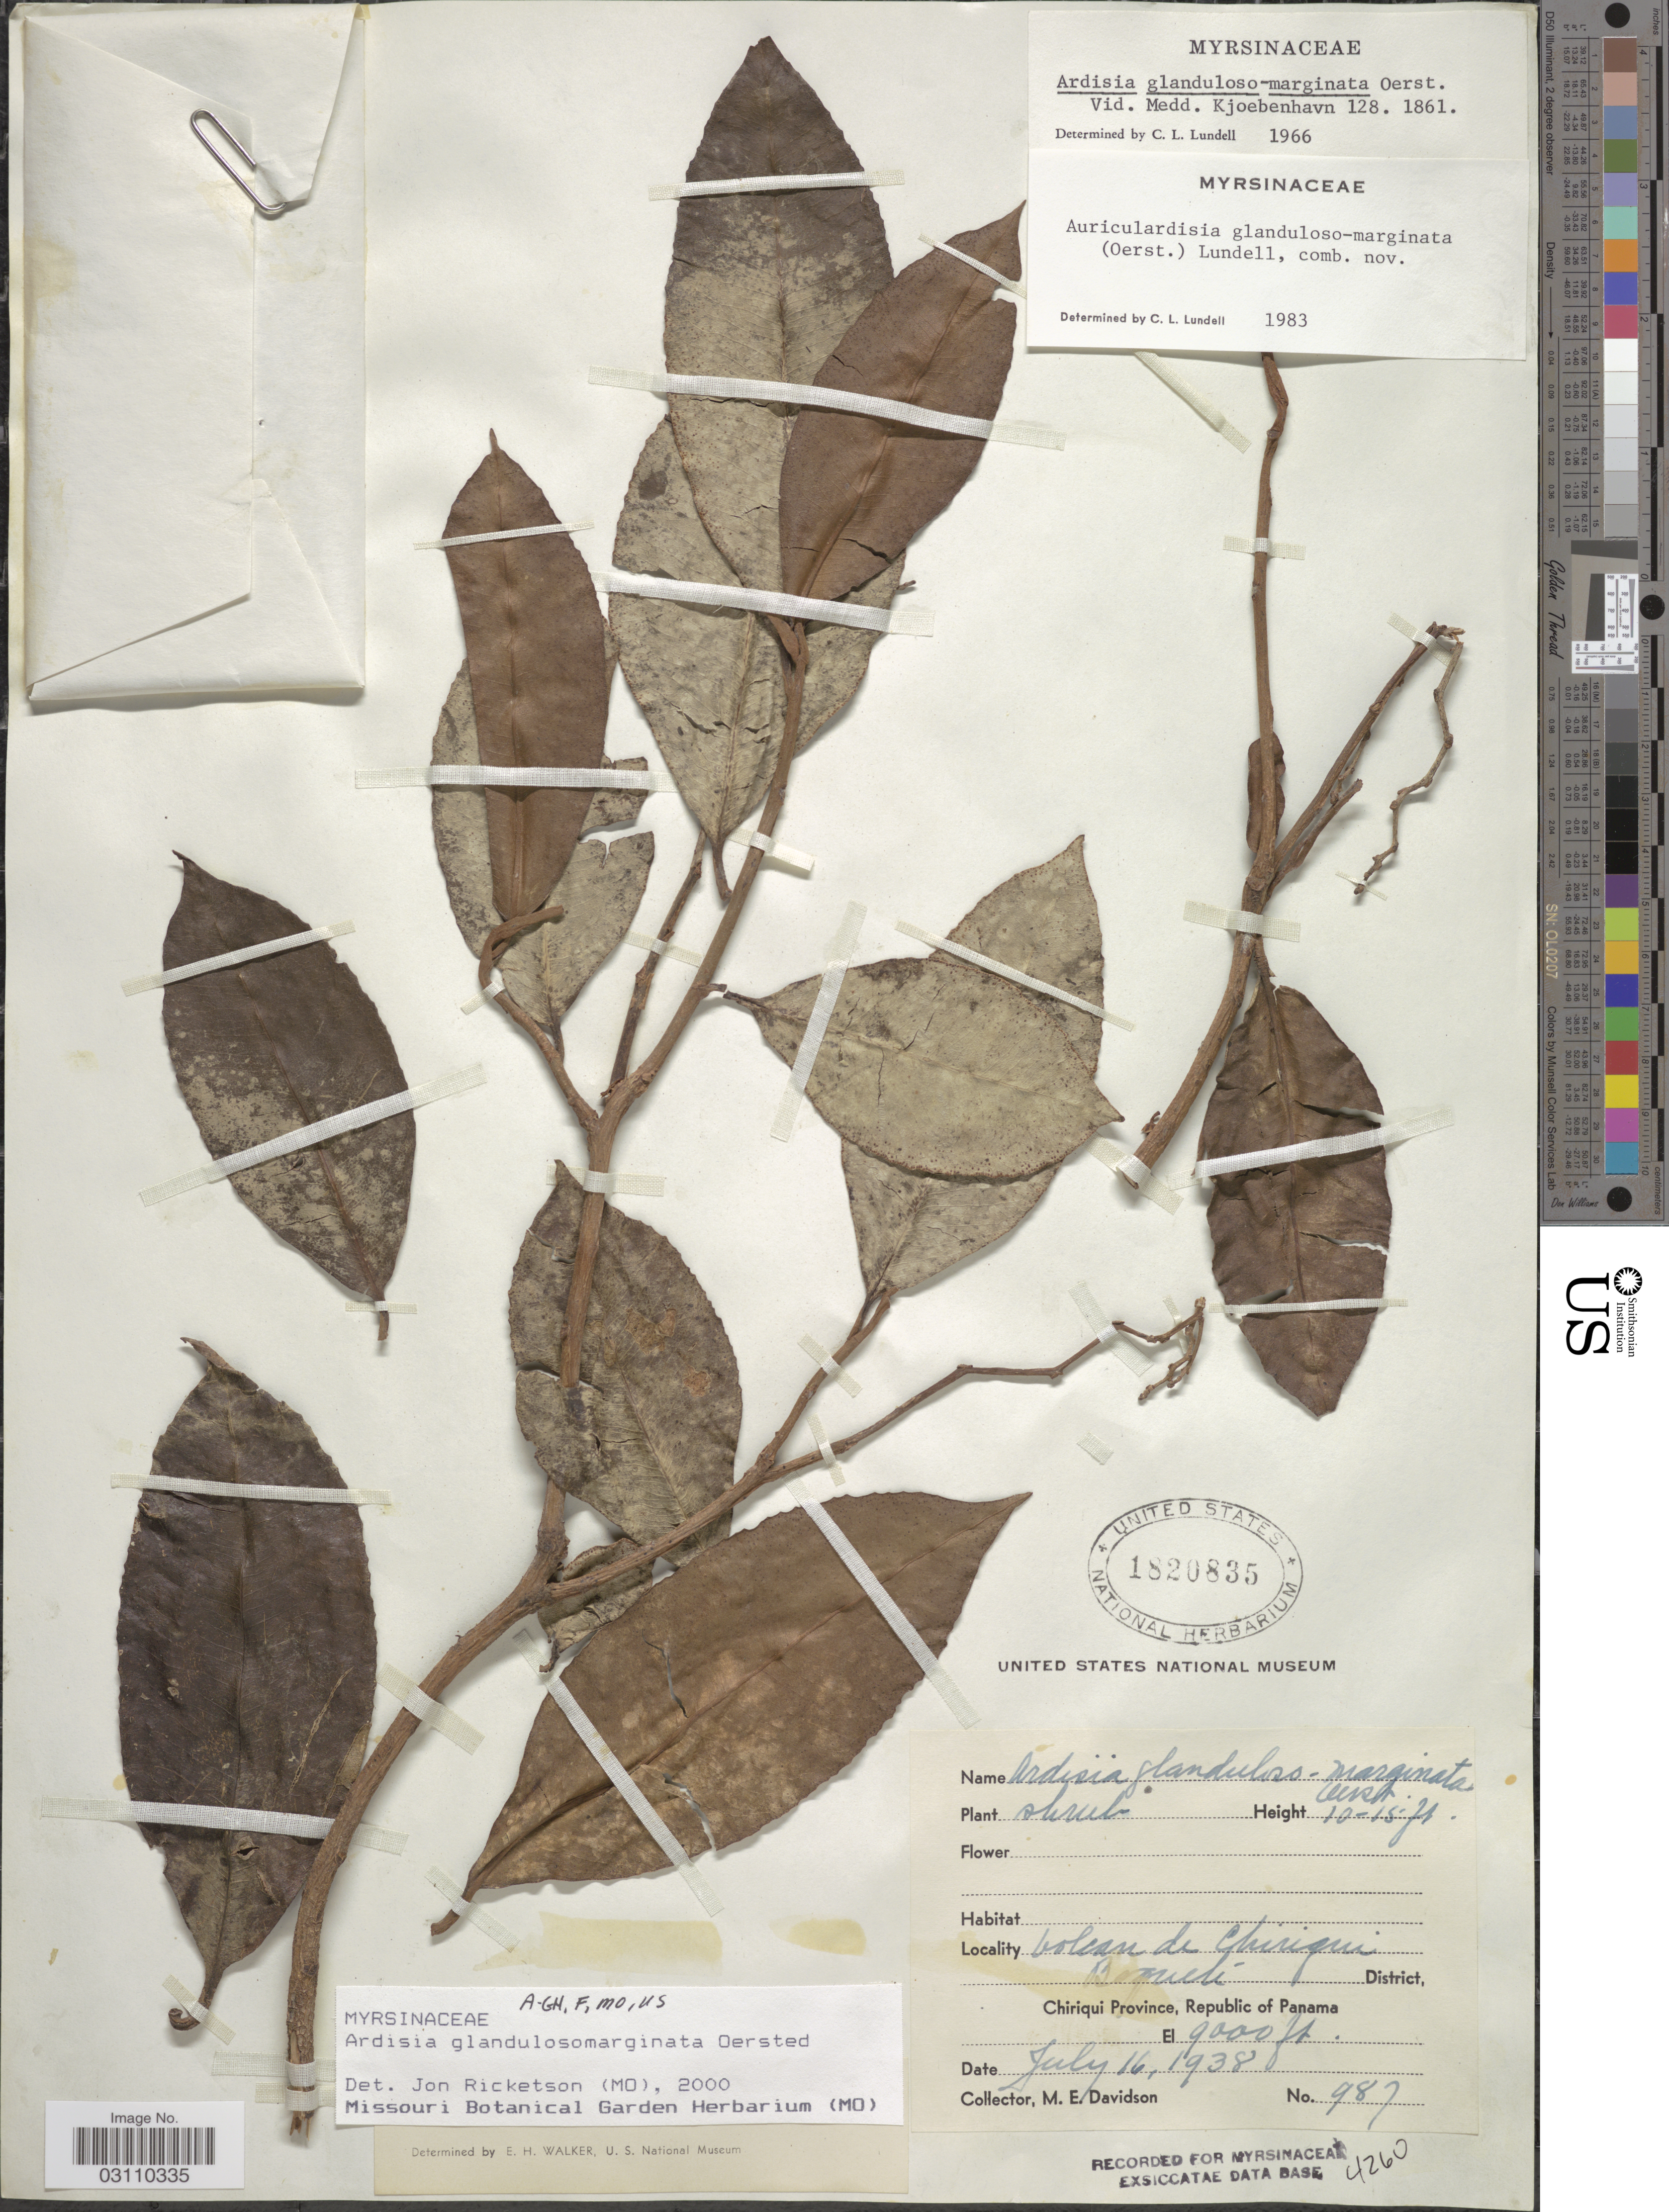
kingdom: Plantae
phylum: Tracheophyta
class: Magnoliopsida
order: Ericales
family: Primulaceae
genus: Ardisia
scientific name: Ardisia glandulosa-marginata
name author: Oerst.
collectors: M. E. Davidson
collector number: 987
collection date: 1938-07-16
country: Panama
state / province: Chiriqui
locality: Volcan de Chiriqui, Boquete District.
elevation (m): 2743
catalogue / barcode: US 1820835